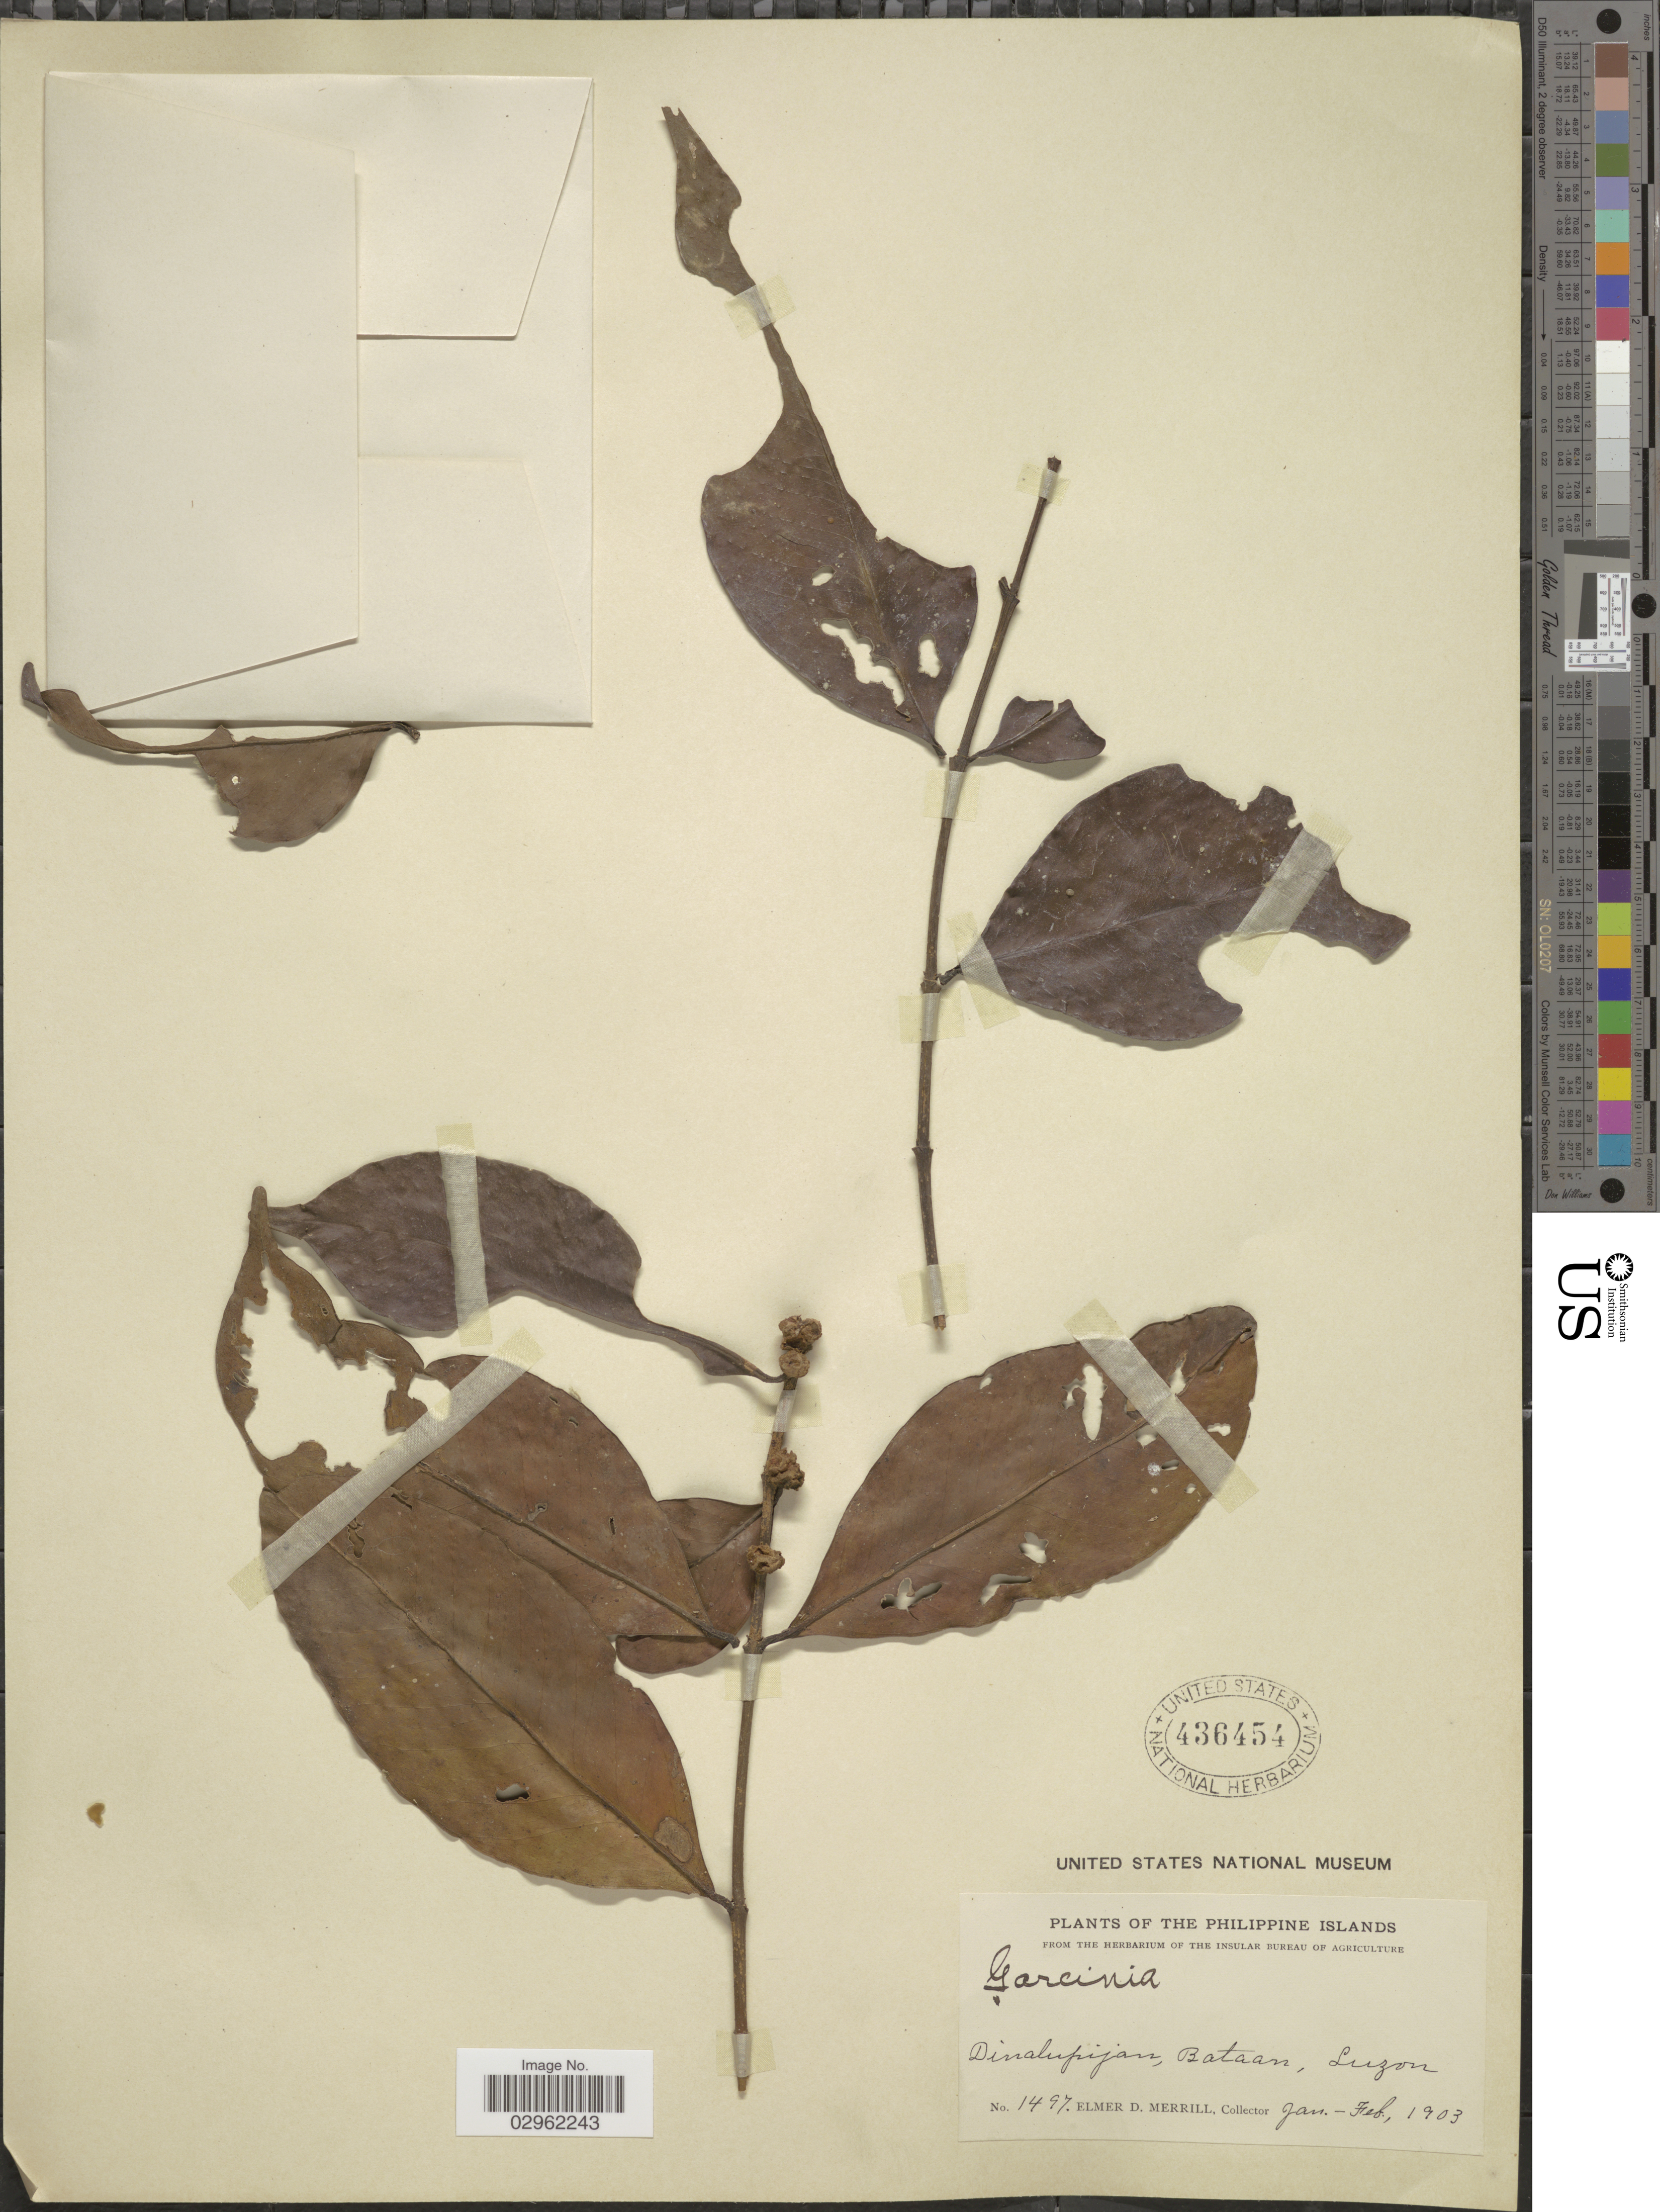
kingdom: Plantae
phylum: Tracheophyta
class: Magnoliopsida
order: Malpighiales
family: Clusiaceae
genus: Garcinia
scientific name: Garcinia sp.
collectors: E. D. Merrill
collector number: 1497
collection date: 1903-01/1903-02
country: Philippines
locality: Dinalupijan, Bataan, Luzon.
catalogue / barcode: US 436454